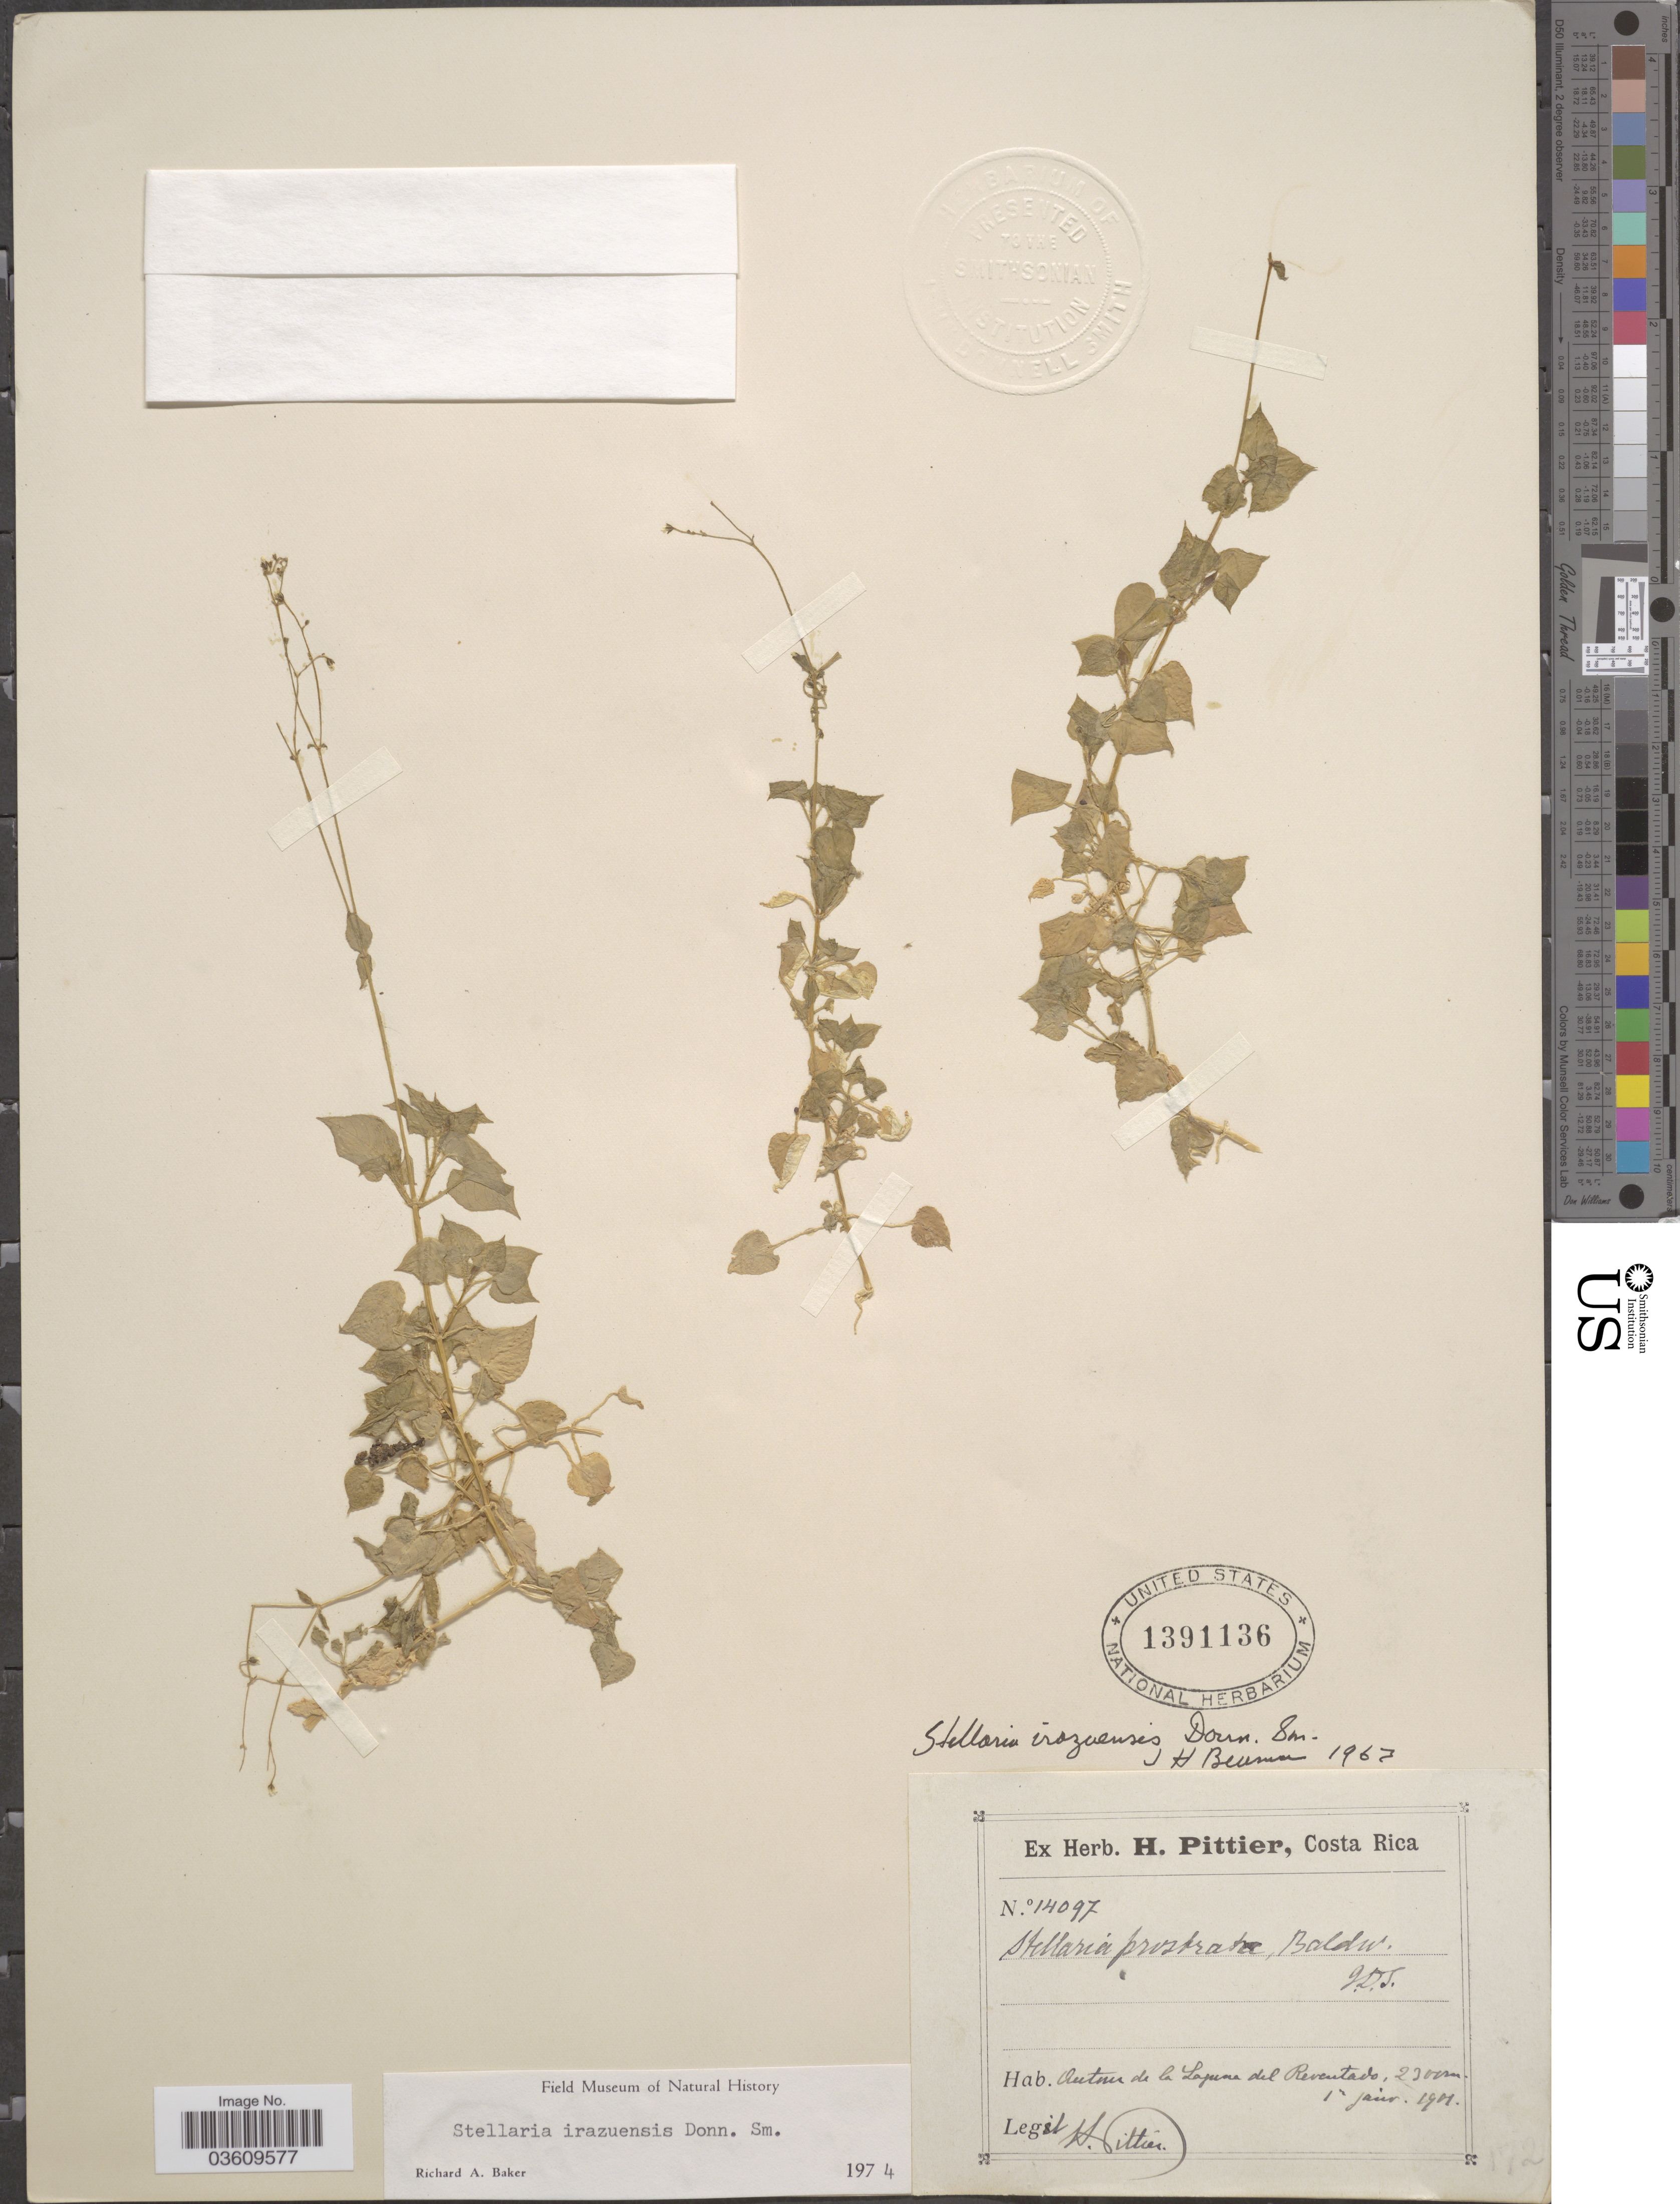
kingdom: Plantae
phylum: Tracheophyta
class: Magnoliopsida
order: Caryophyllales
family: Caryophyllaceae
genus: Stellaria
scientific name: Stellaria irazuensis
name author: Donn. Sm.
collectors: H. F. Pittier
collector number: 14097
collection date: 1901-01-01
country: Costa Rica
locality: Autour de la Laguna del Reventado.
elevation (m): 2300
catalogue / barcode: US 1391136